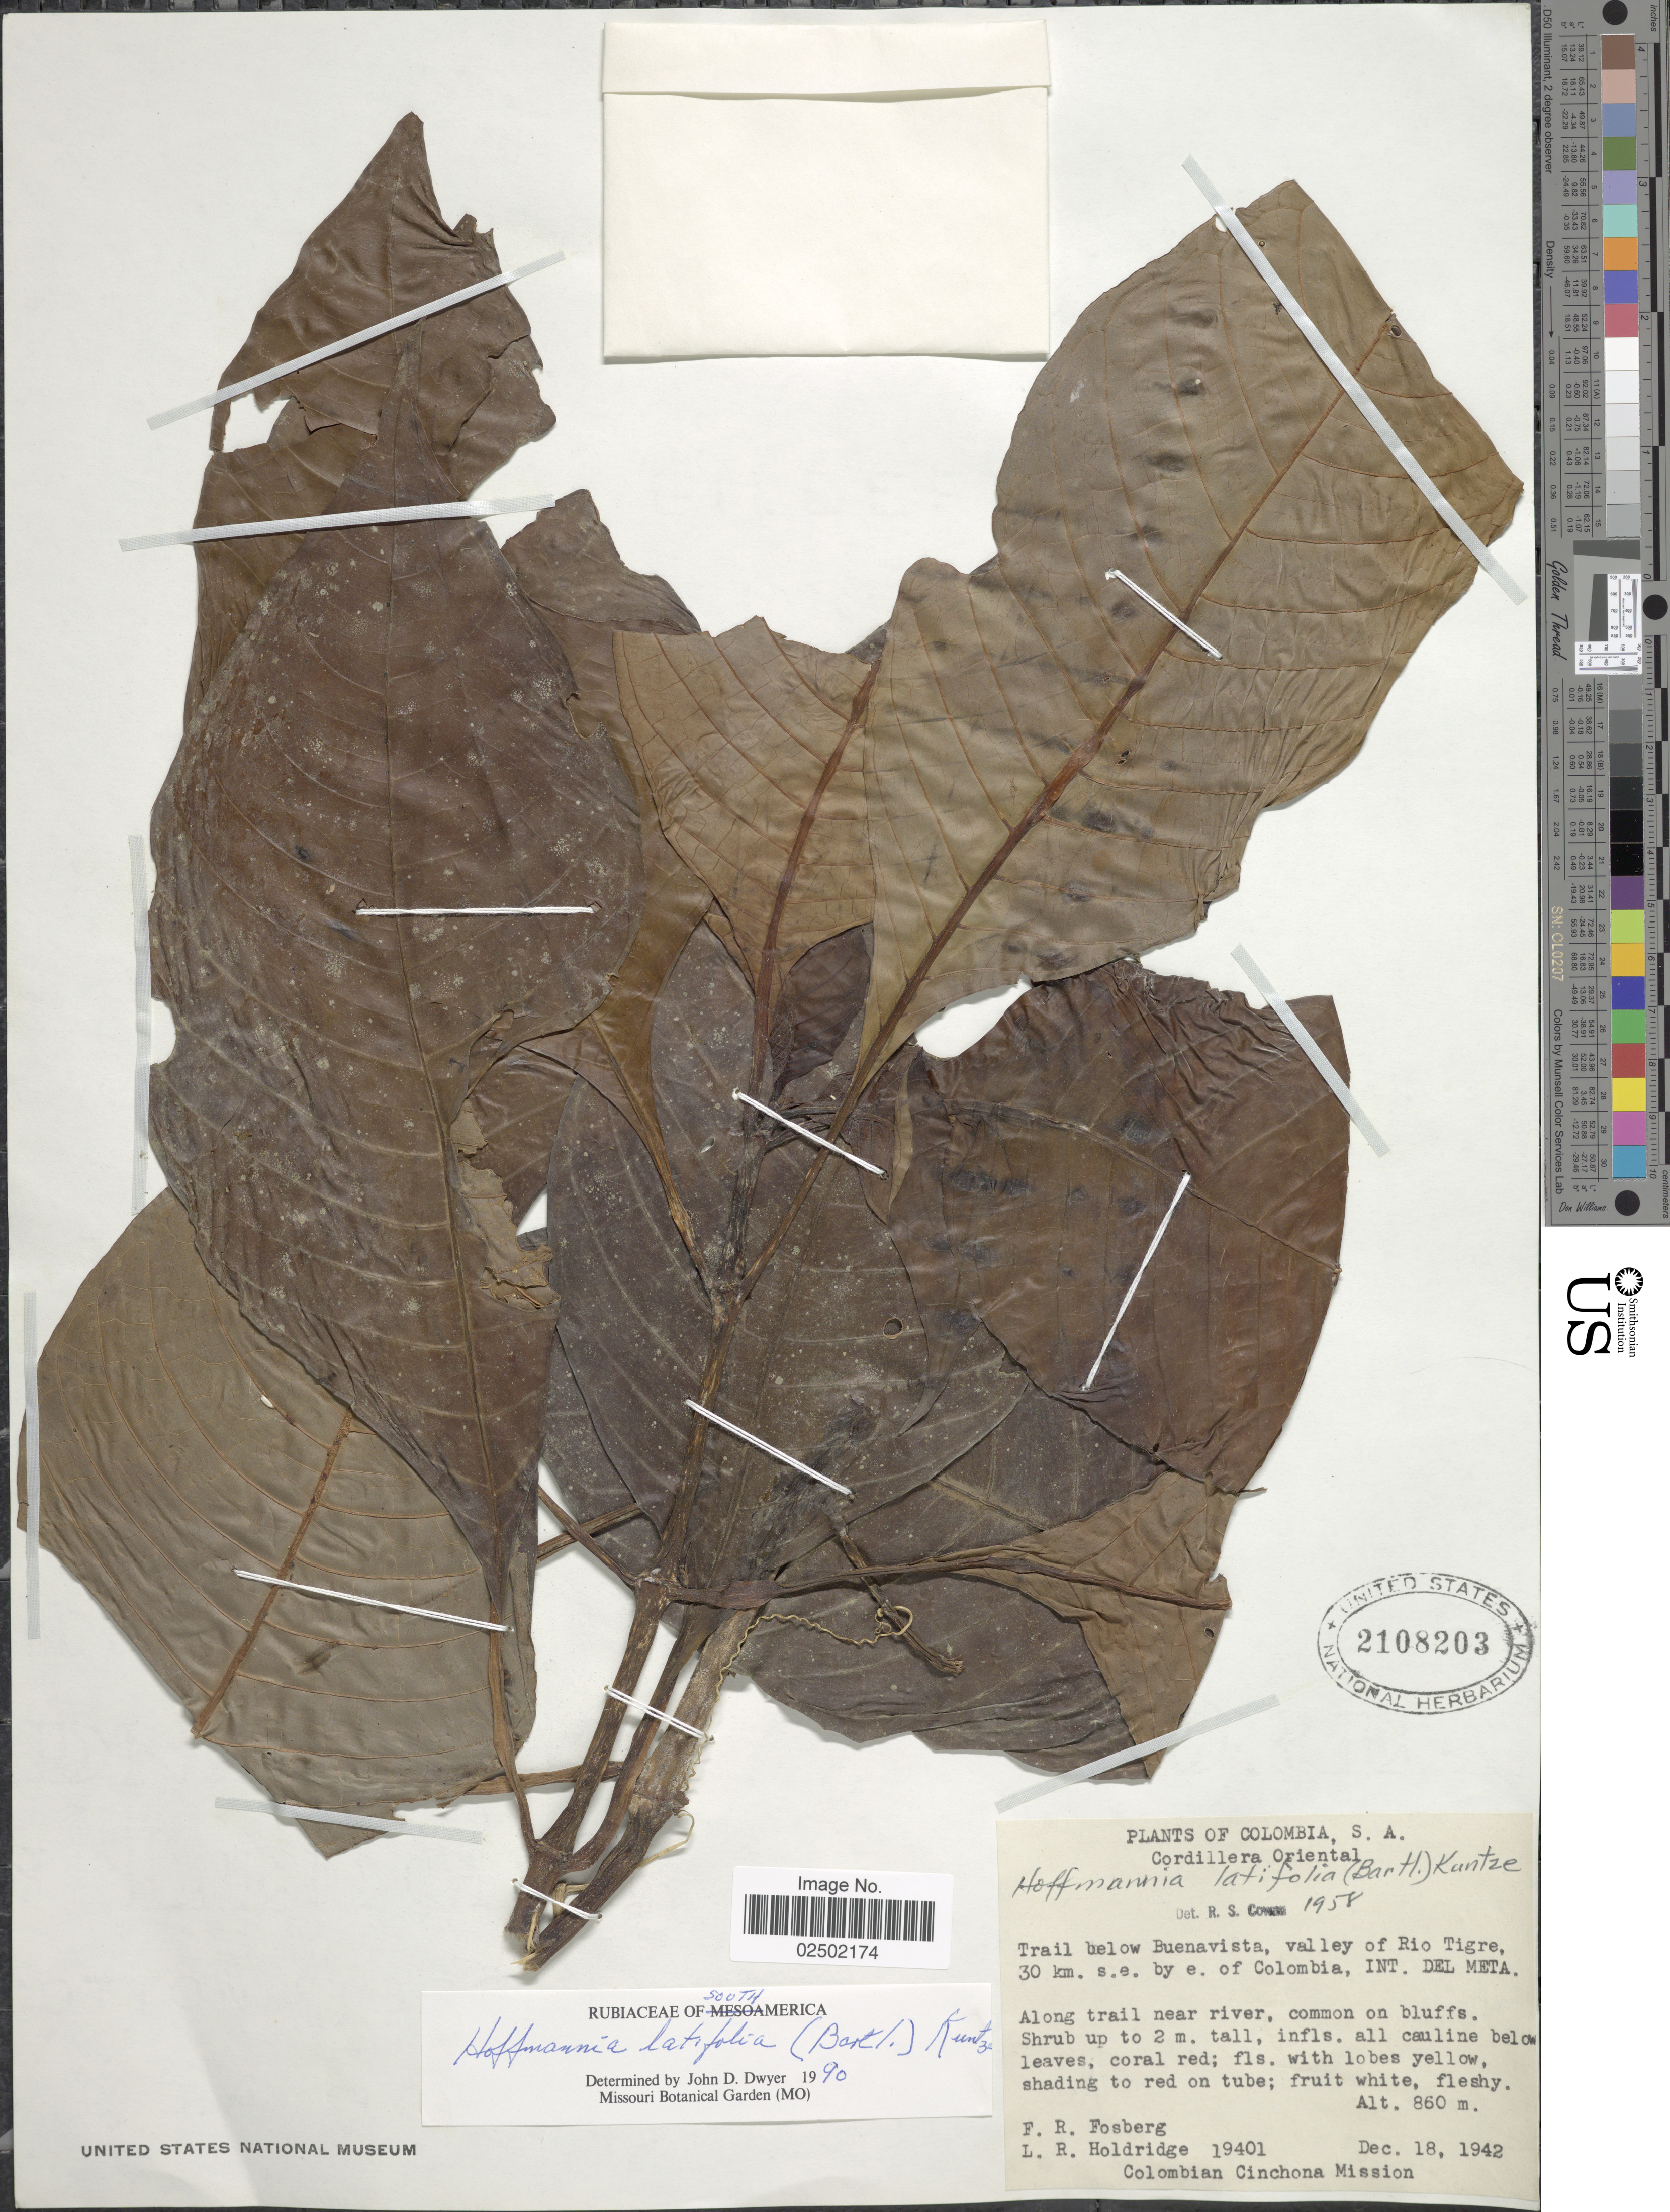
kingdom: Plantae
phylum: Tracheophyta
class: Magnoliopsida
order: Gentianales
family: Rubiaceae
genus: Hoffmannia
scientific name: Hoffmannia latifolia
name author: (Bartl.) Kuntze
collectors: F. R. Fosberg & L. Holdridge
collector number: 19401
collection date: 1942-12-18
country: Colombia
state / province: Meta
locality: Cordillera Oriental, Trail below Buenavista, valley of Rio Tigre, 30 km. s.e. of Colombia, Int. Del Meta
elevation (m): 860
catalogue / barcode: US 2108203